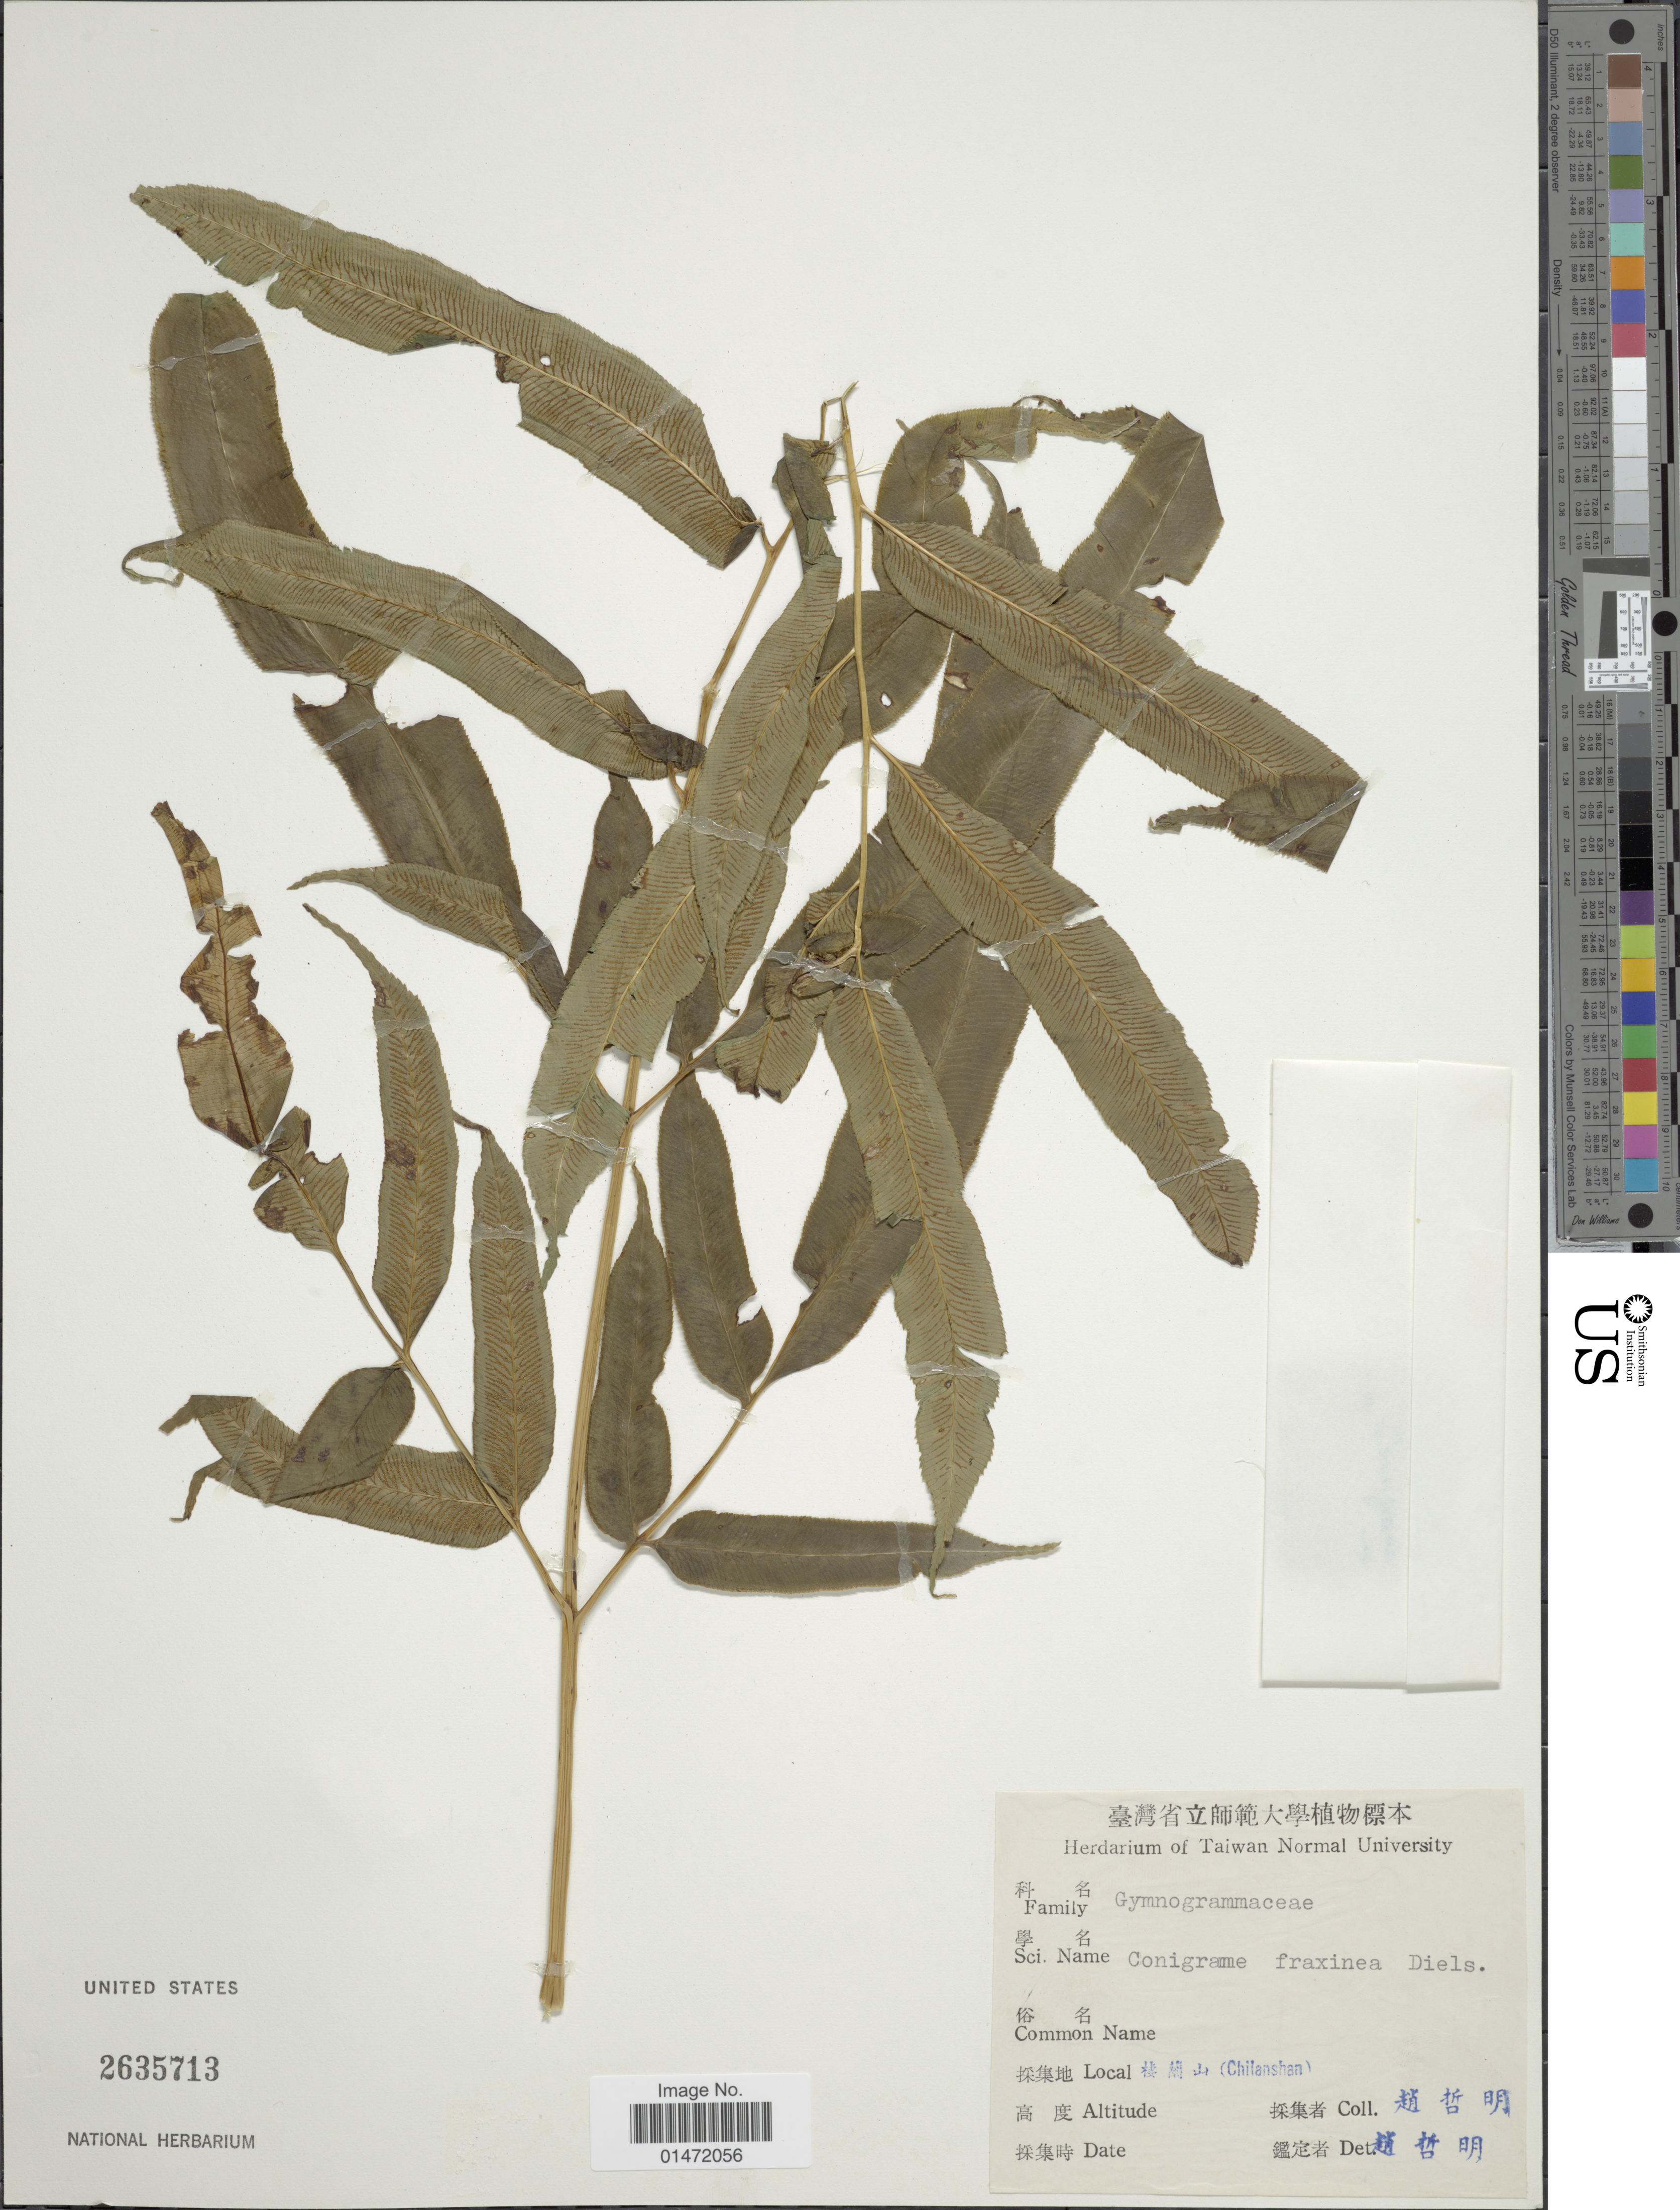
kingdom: Plantae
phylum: Tracheophyta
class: Polypodiopsida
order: Polypodiales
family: Pteridaceae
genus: Coniogramme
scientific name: Coniogramme intermedia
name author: Hieron.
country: Taiwan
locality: X (Chilanshan)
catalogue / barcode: US 2635713